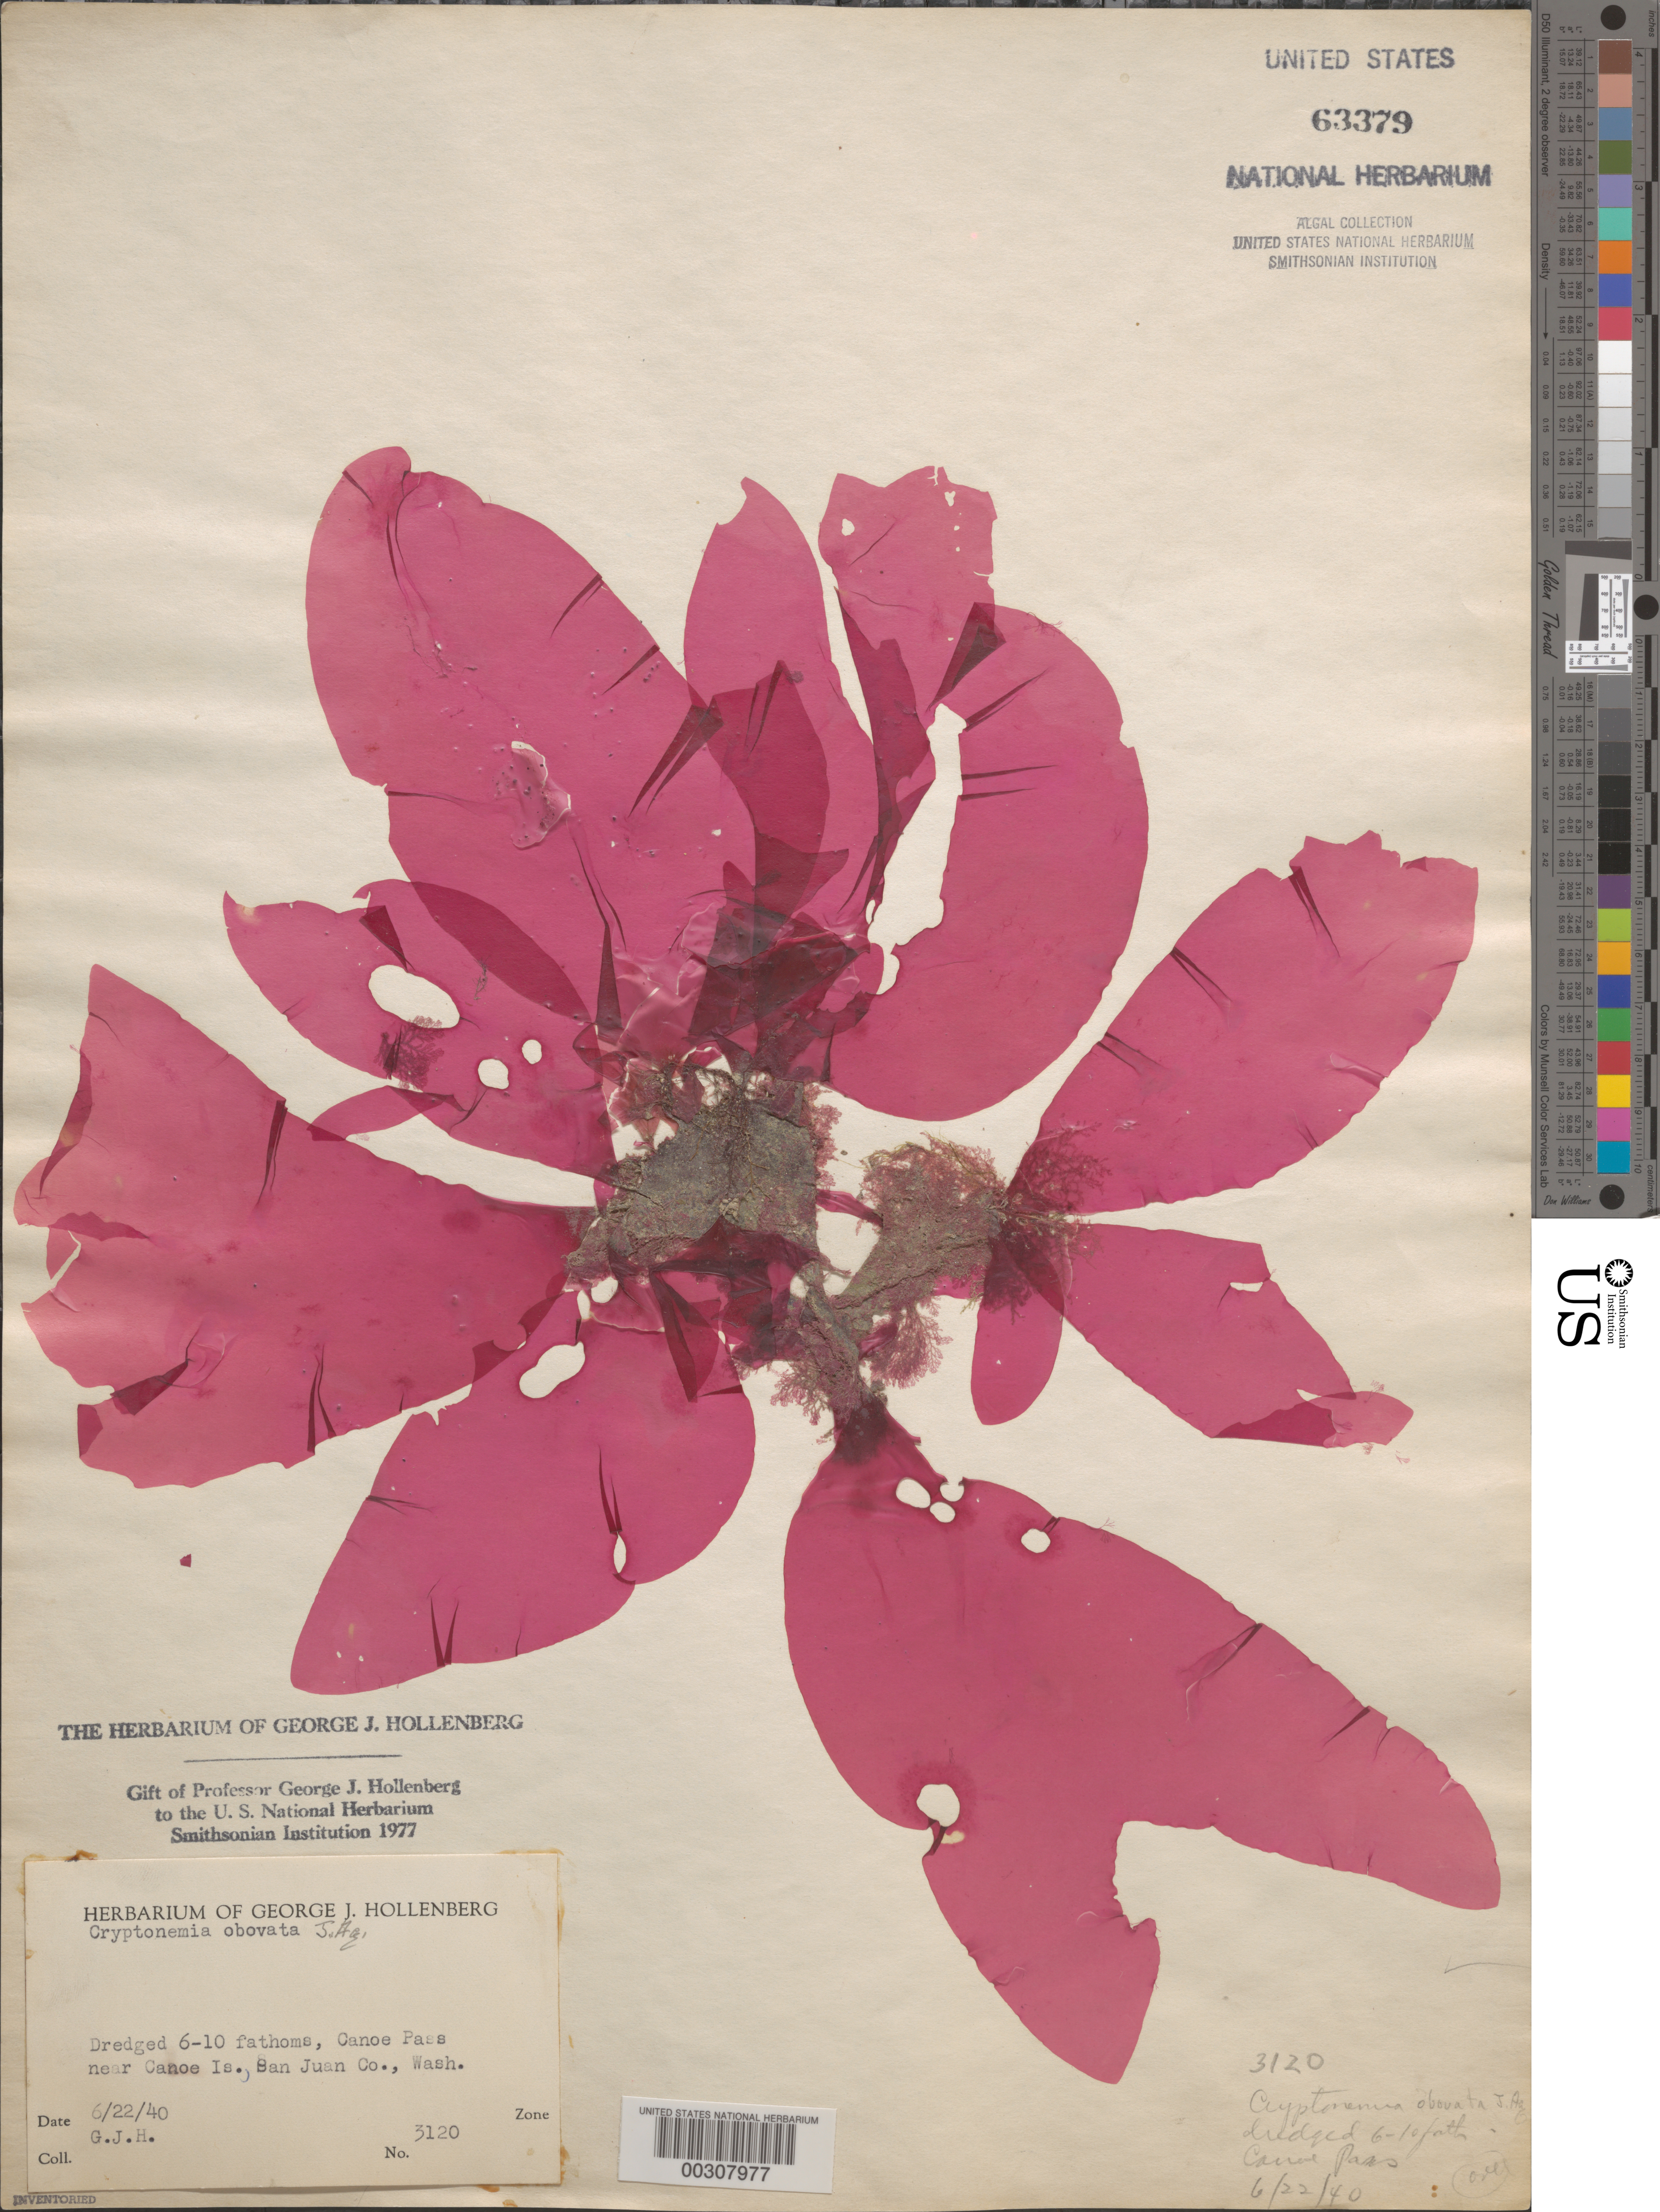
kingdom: Plantae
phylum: Rhodophyta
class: Florideophyceae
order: Halymeniales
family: Halymeniaceae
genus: Cryptonemia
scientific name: Cryptonemia obovata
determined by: Hollenberg, George J.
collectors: G. Hollenberg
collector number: GJH 3120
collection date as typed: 22 Jun 1940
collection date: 1940-06-22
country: United States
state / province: Washington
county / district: San Juan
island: San Juan Islands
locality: Canoe Pass near Canoe Island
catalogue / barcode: US 63379